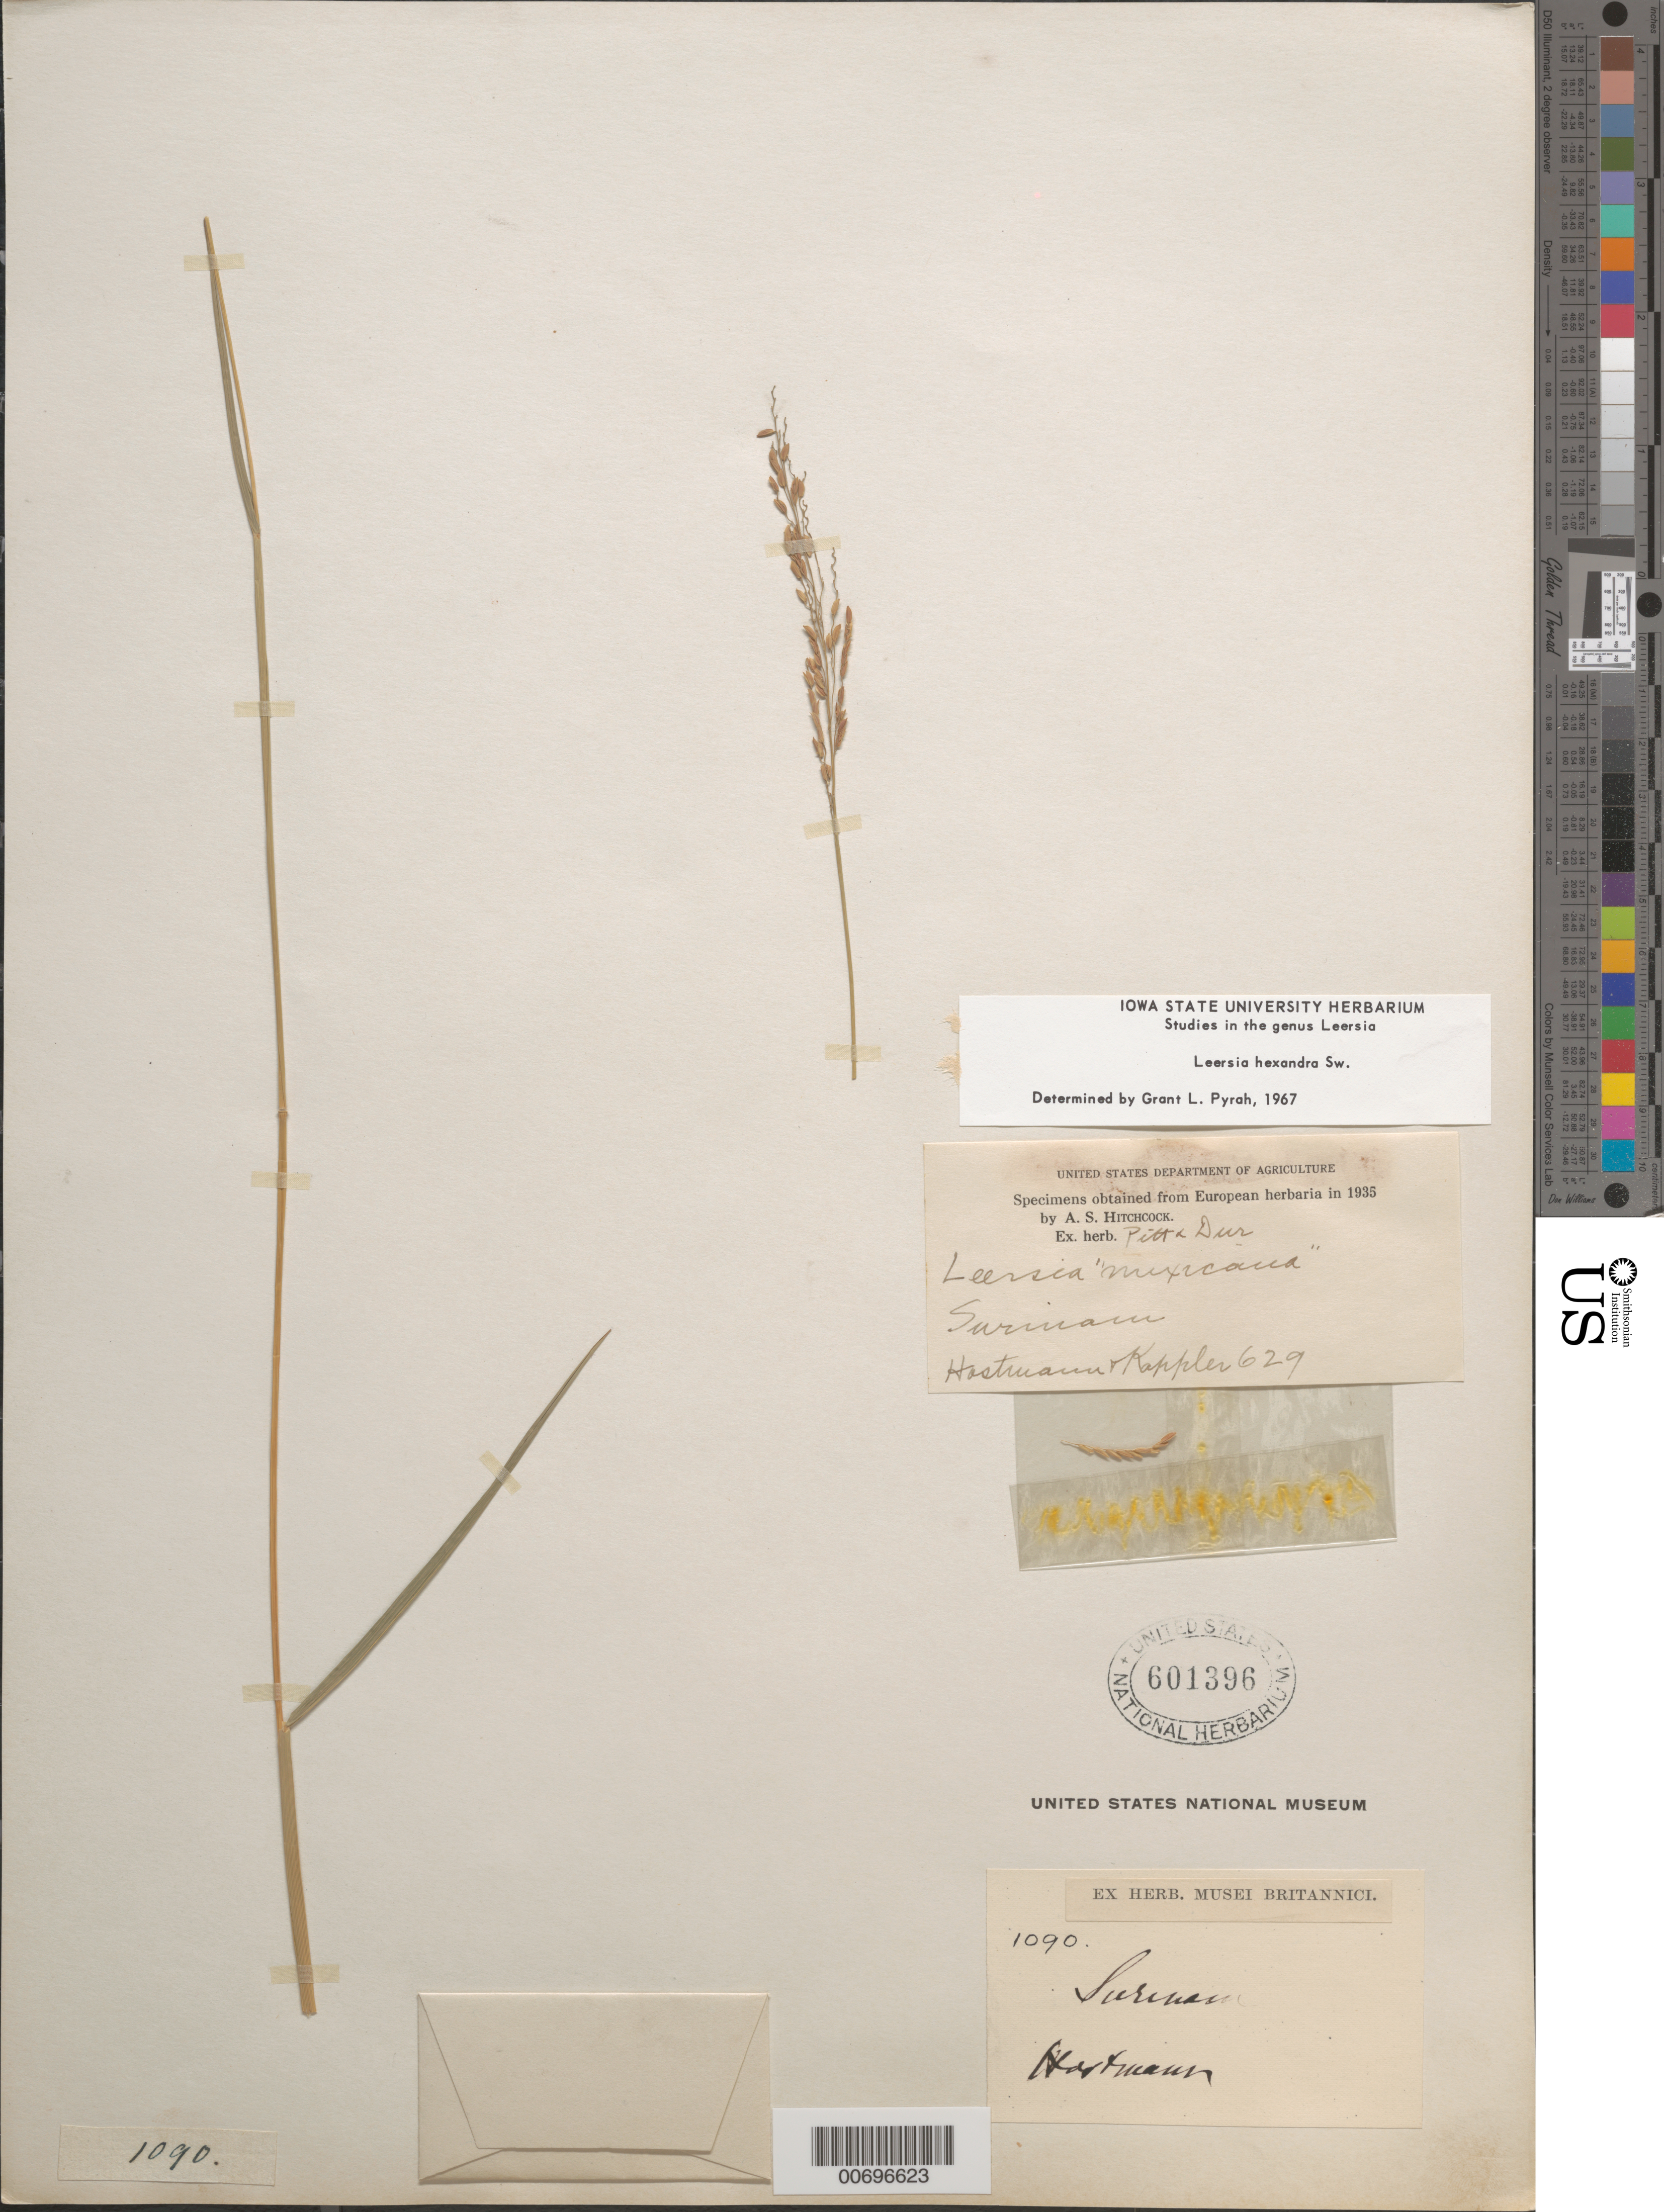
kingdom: Plantae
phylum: Tracheophyta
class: Liliopsida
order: Poales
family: Poaceae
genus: Leersia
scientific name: Leersia hexandra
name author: Sw.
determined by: Pyrah, G. L.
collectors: F. Hostmann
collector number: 1090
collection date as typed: s.d.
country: Suriname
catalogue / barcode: US 601396